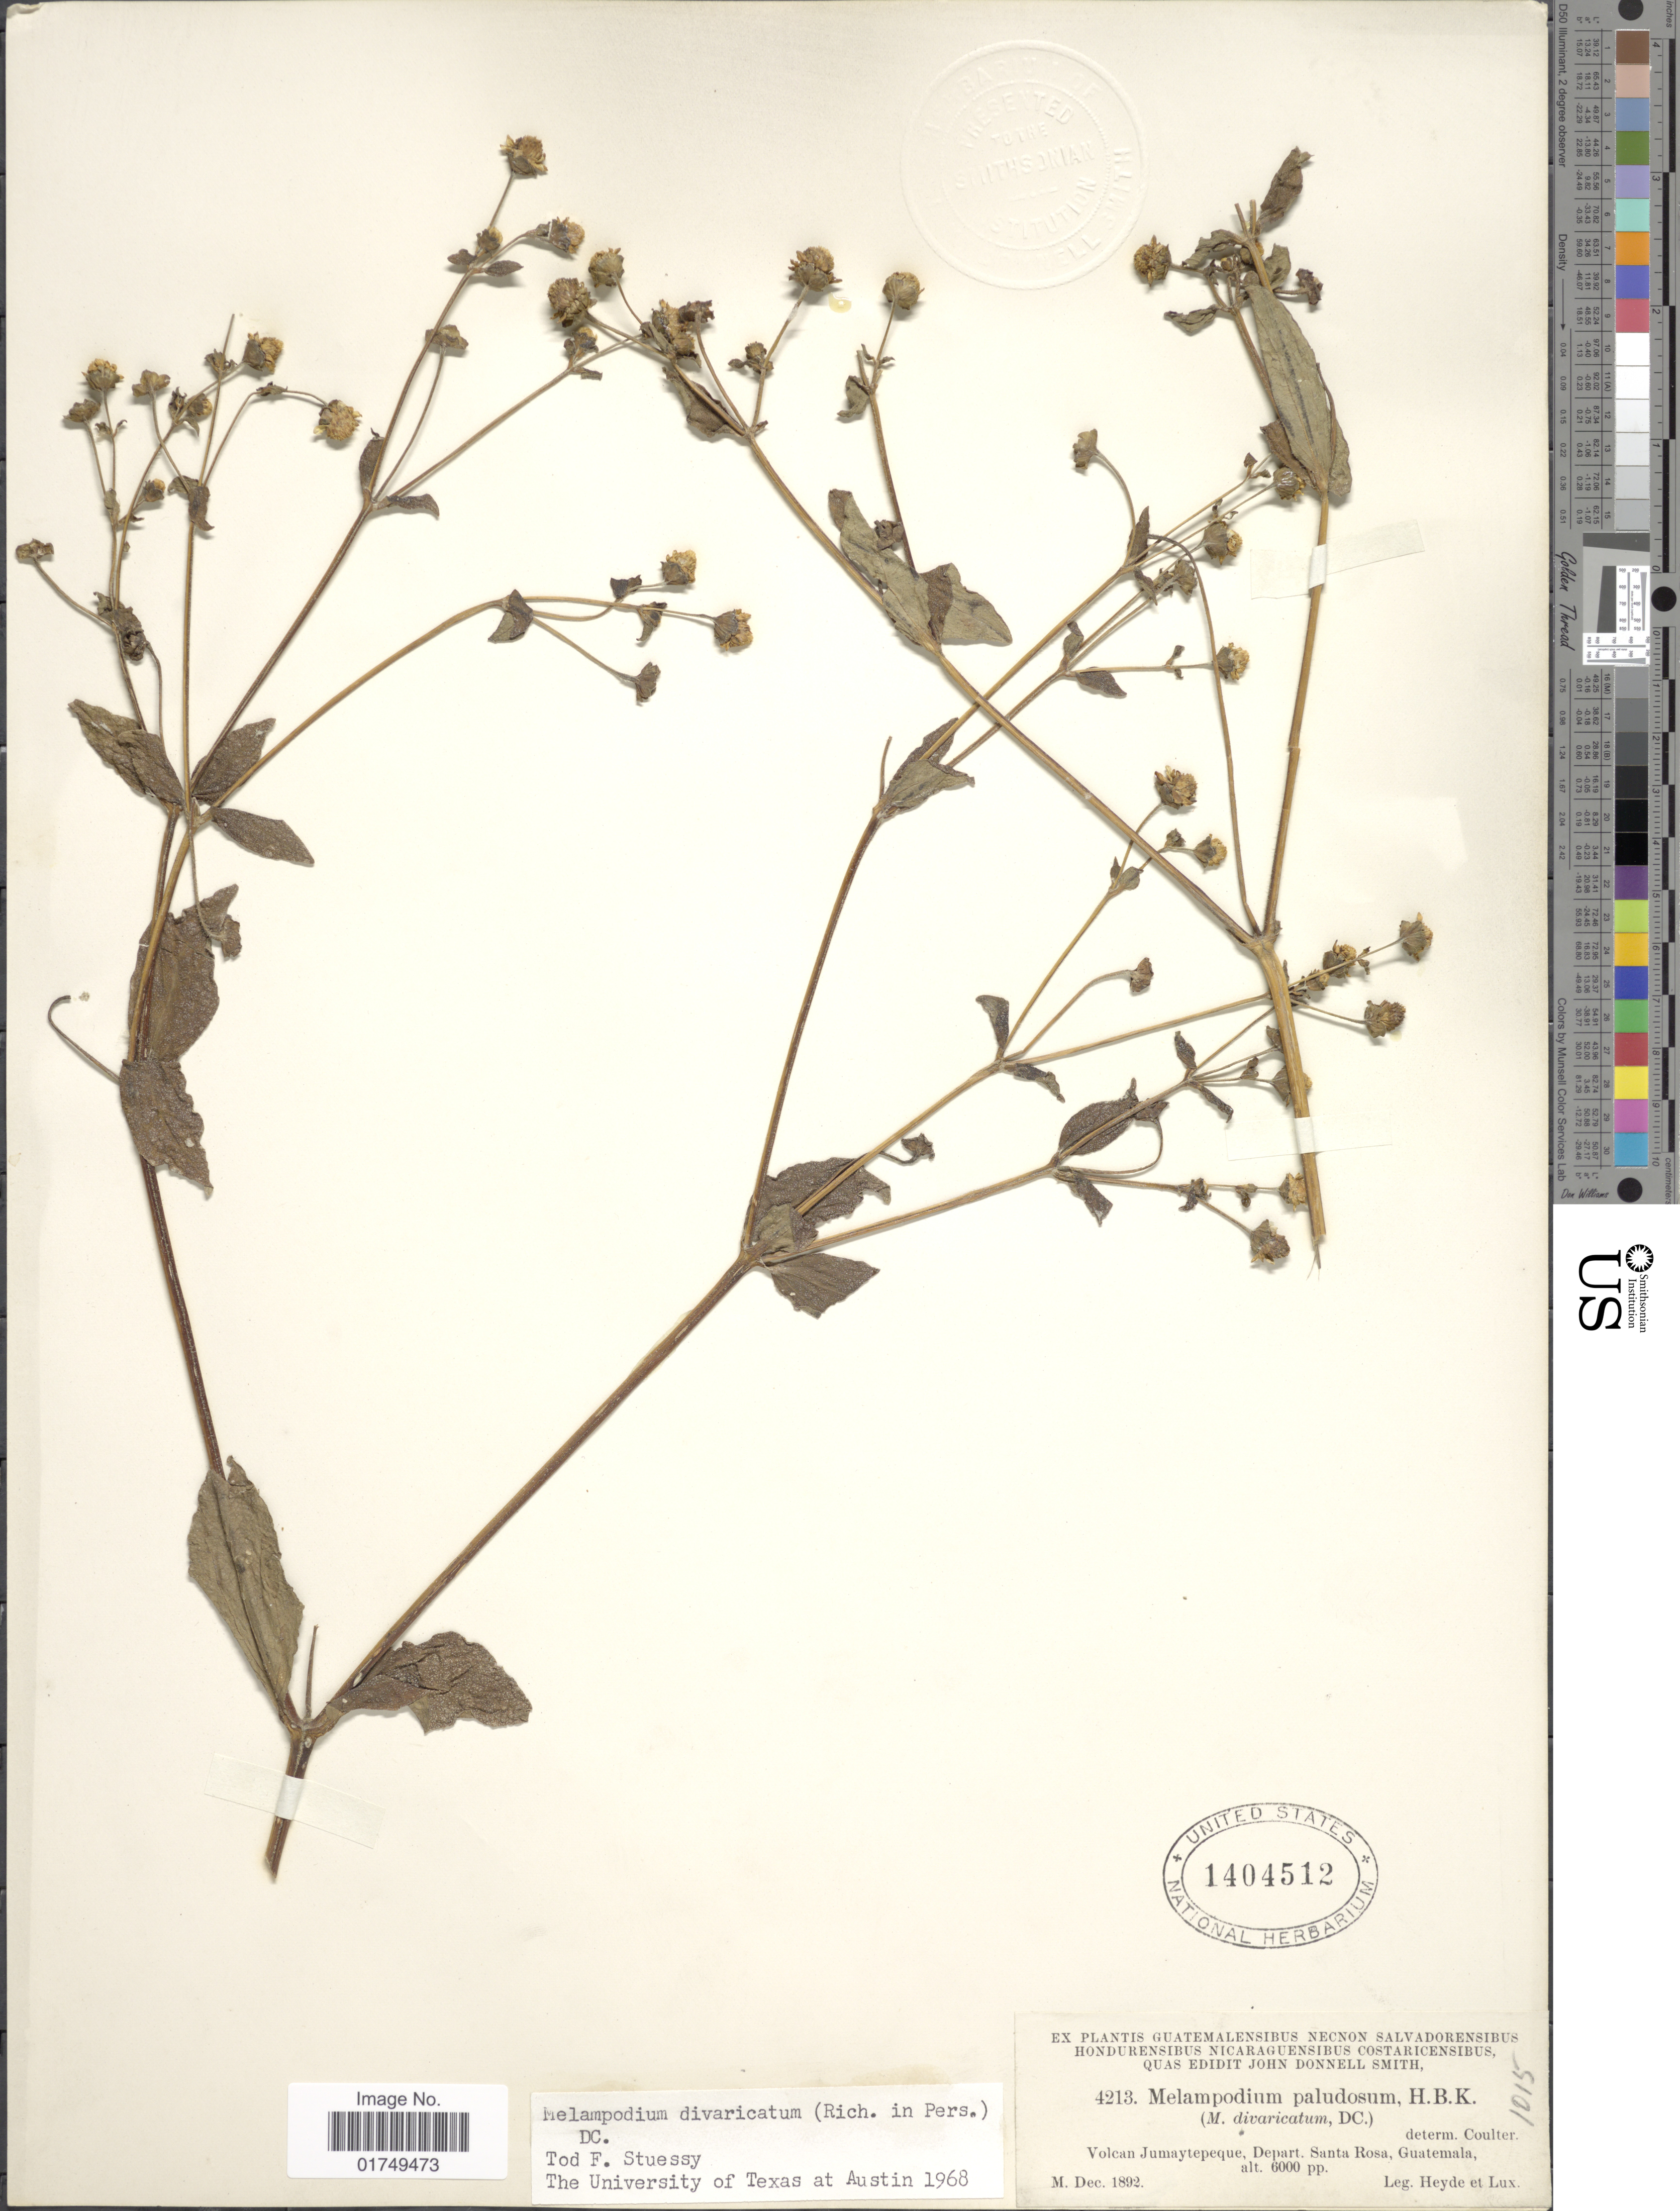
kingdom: Plantae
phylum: Tracheophyta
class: Magnoliopsida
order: Asterales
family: Asteraceae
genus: Melampodium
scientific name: Melampodium divaricatum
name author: (Rich.) DC.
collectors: E. T. Heyde & E. Lux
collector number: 4213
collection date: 1892-12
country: Guatemala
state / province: Santa Rosa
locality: Volxan Jumaytepeque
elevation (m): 1829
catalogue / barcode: US 1404512